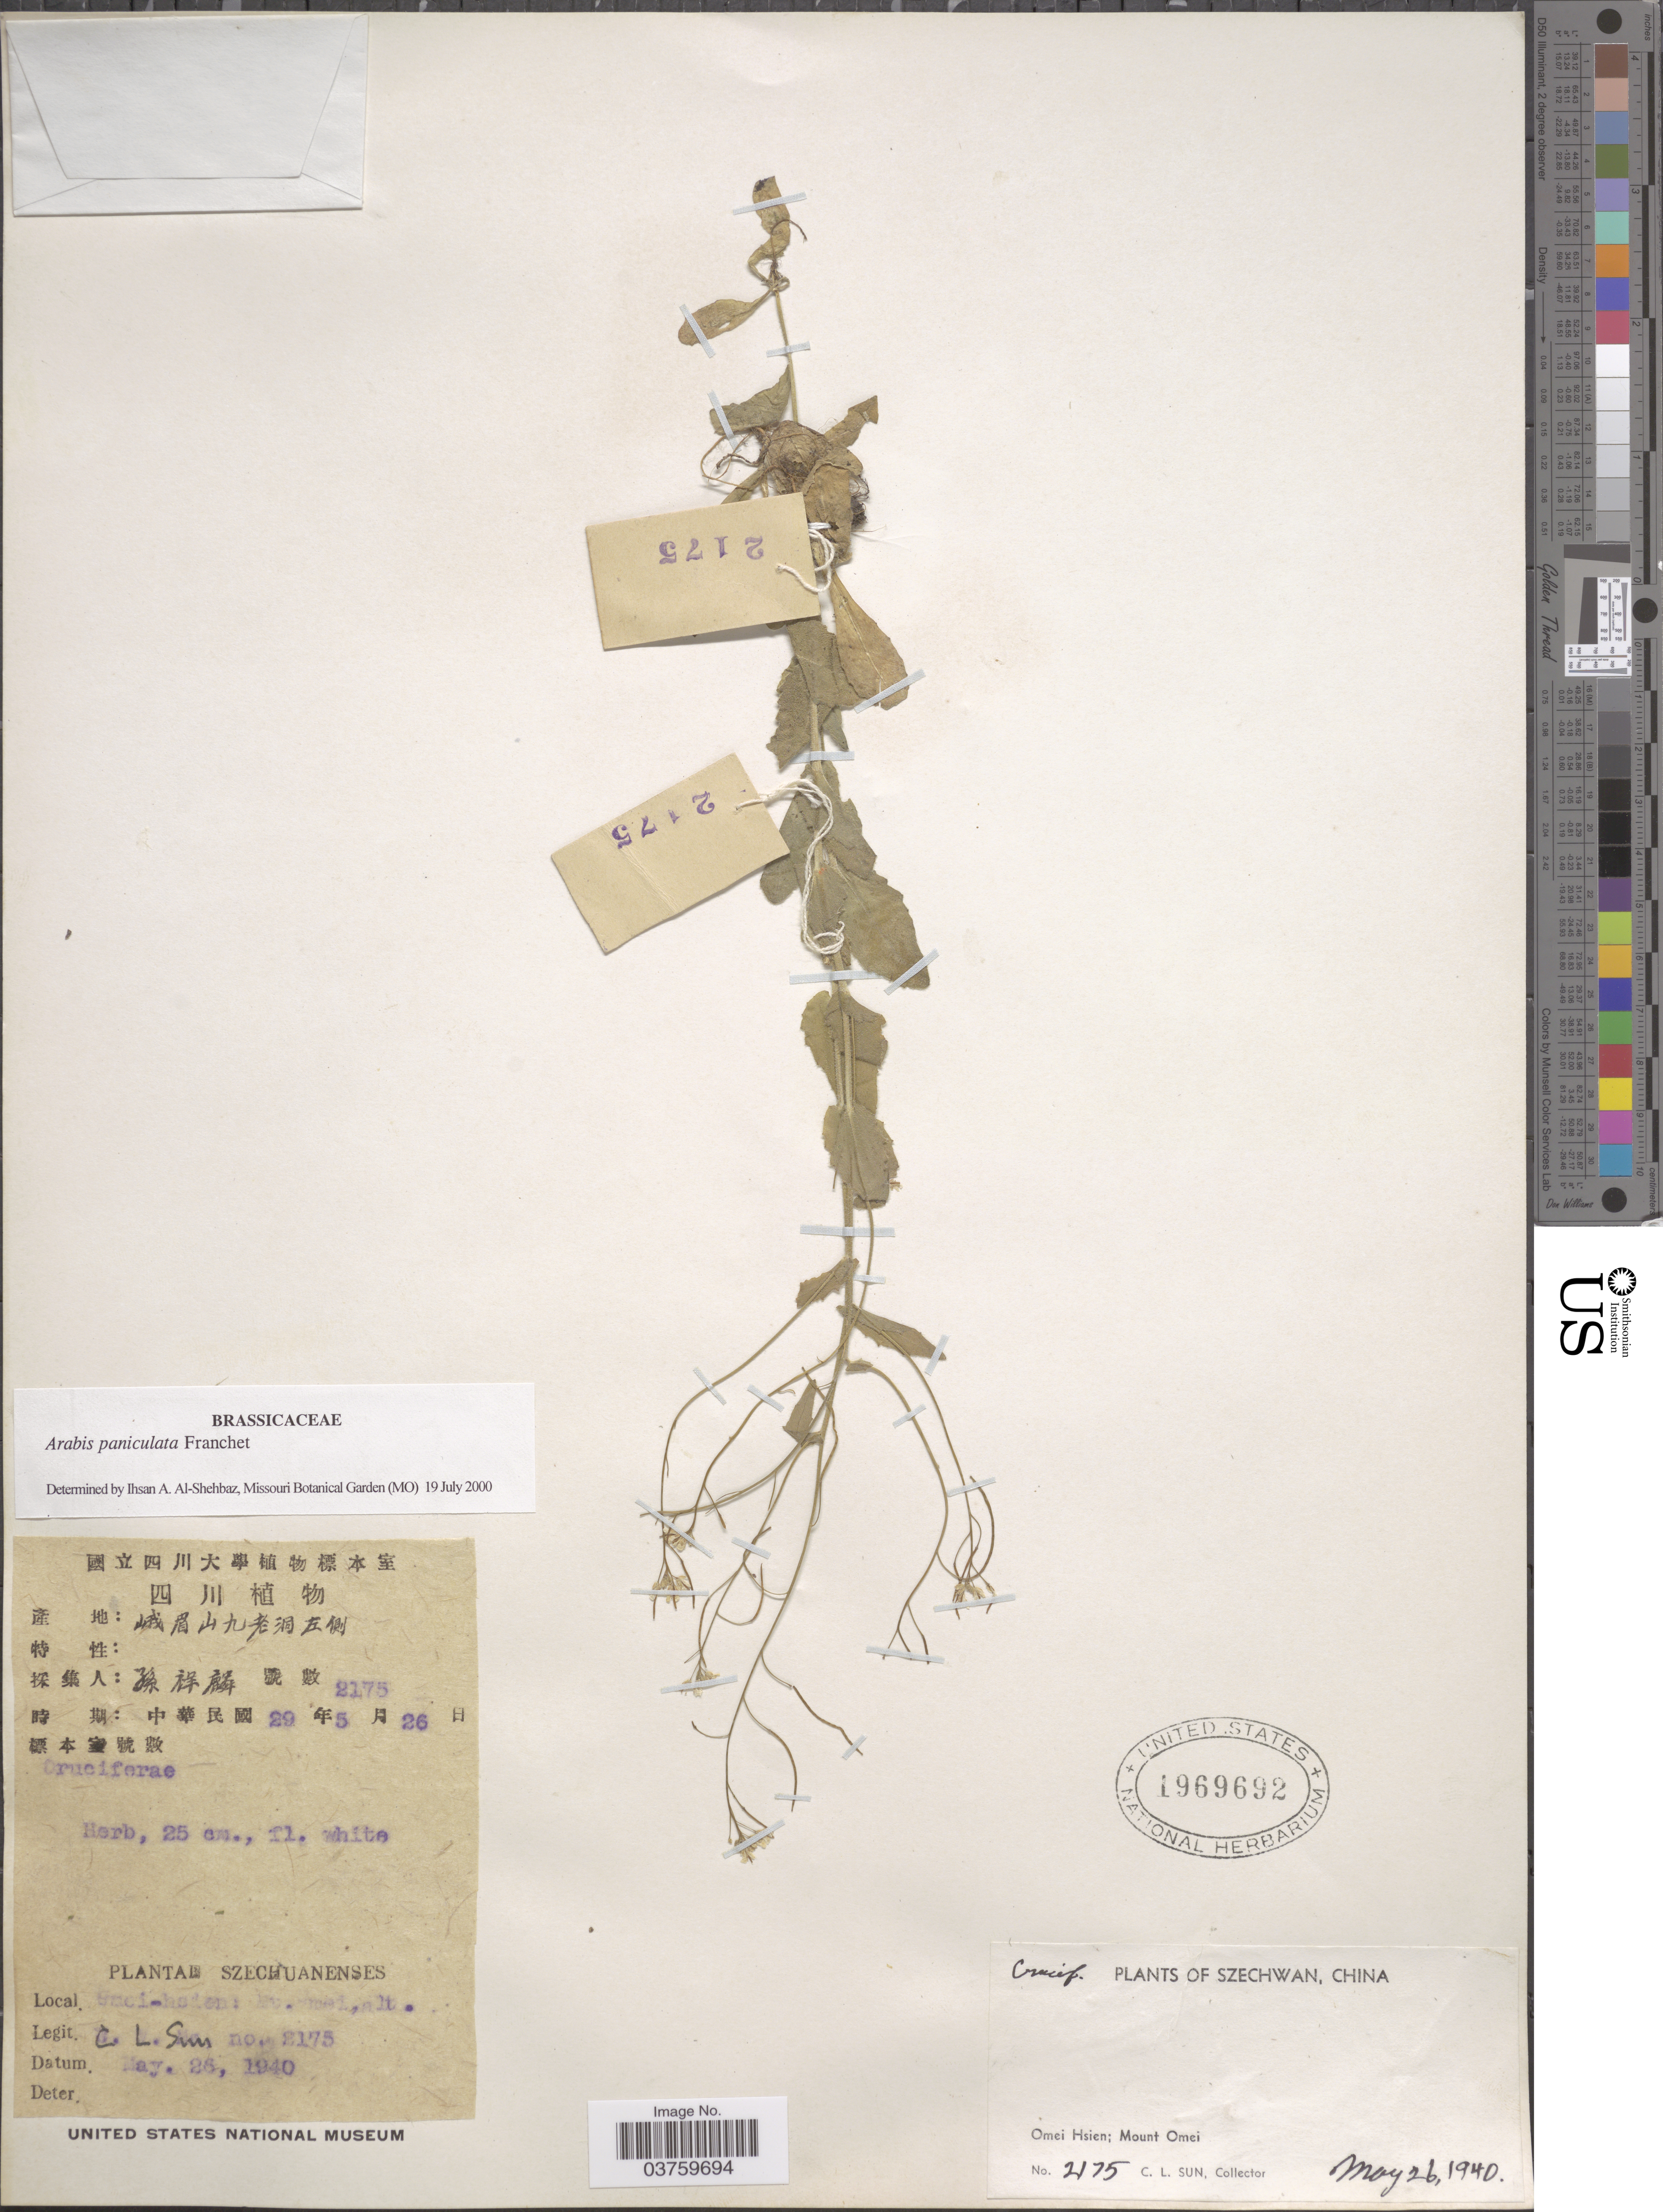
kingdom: Plantae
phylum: Tracheophyta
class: Magnoliopsida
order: Brassicales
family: Brassicaceae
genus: Arabis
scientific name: Arabis paniculata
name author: Franch.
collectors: C. Sun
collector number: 2175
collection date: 1940-05-26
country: China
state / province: Sichuan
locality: Szechwan, Omei Hsien; Mount Omei.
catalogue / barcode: US 1969692